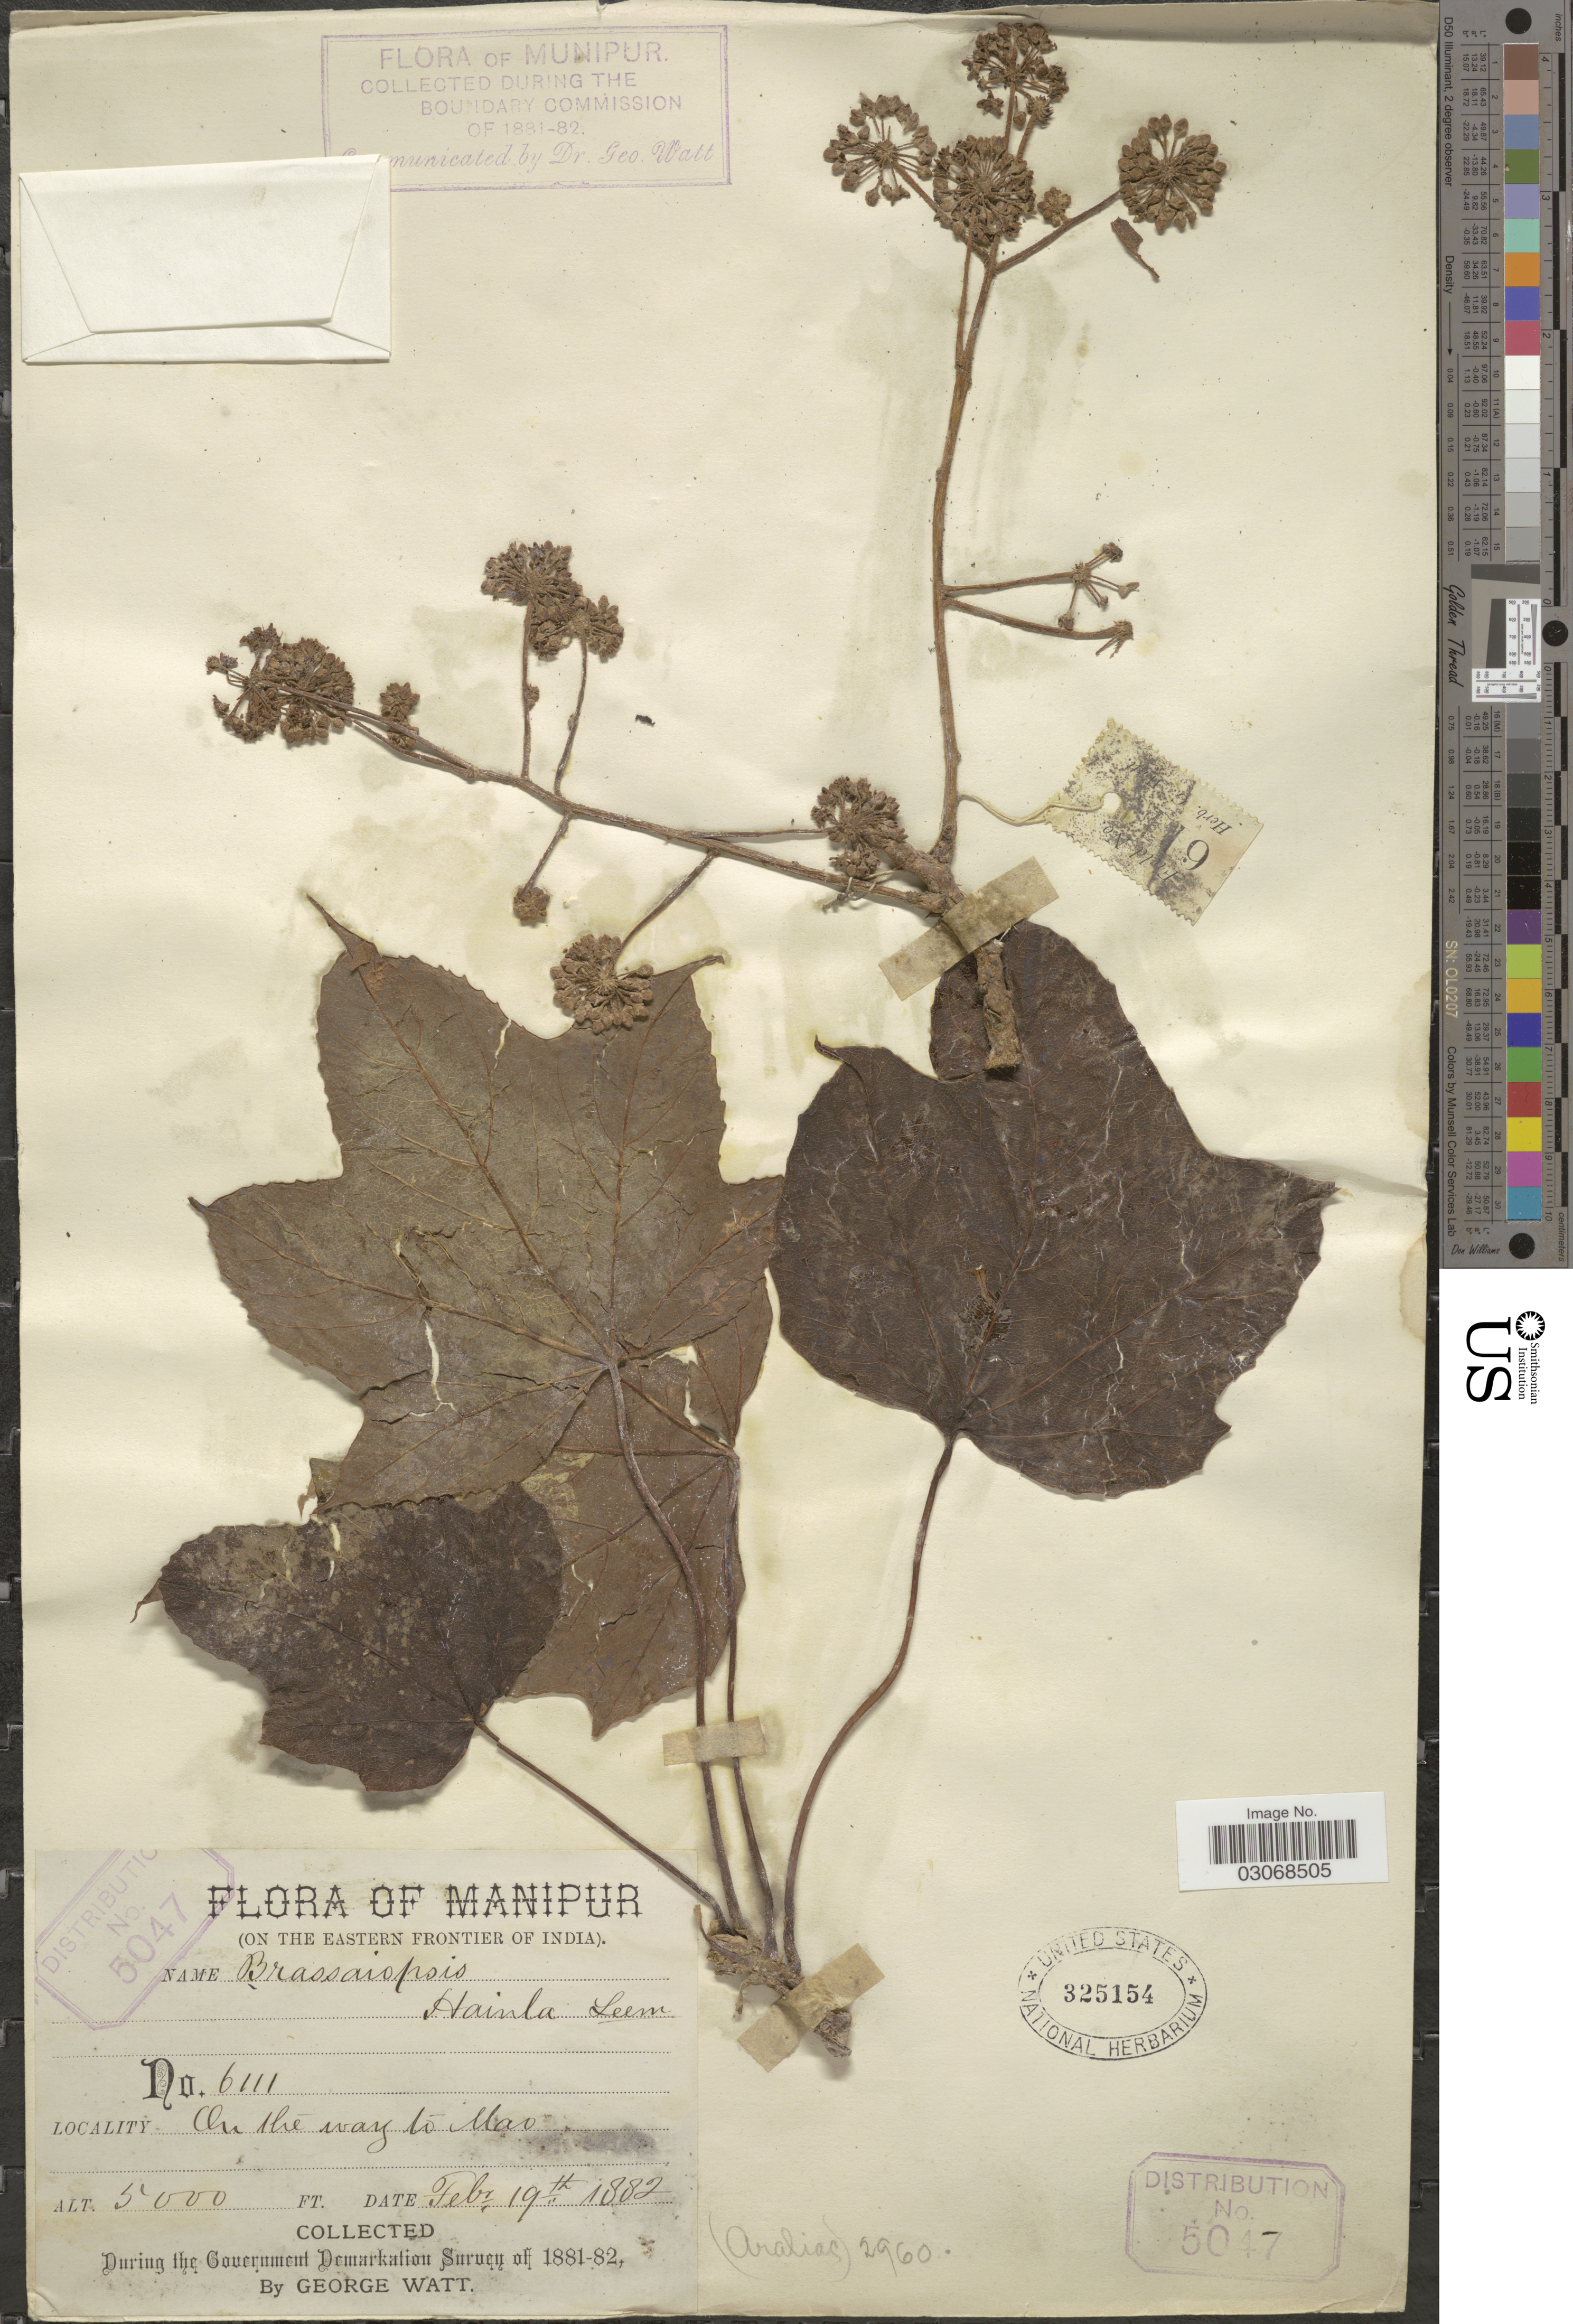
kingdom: Plantae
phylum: Tracheophyta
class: Magnoliopsida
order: Apiales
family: Araliaceae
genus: Brassaiopsis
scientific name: Brassaiopsis hainla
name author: (Buch.-Ham.) Seem.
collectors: G. Watt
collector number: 6111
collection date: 1882-02-19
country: India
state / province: Manipur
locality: Manipur (On The Eastern Frontier of India) On the way to Mao.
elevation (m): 1524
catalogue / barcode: US 325154